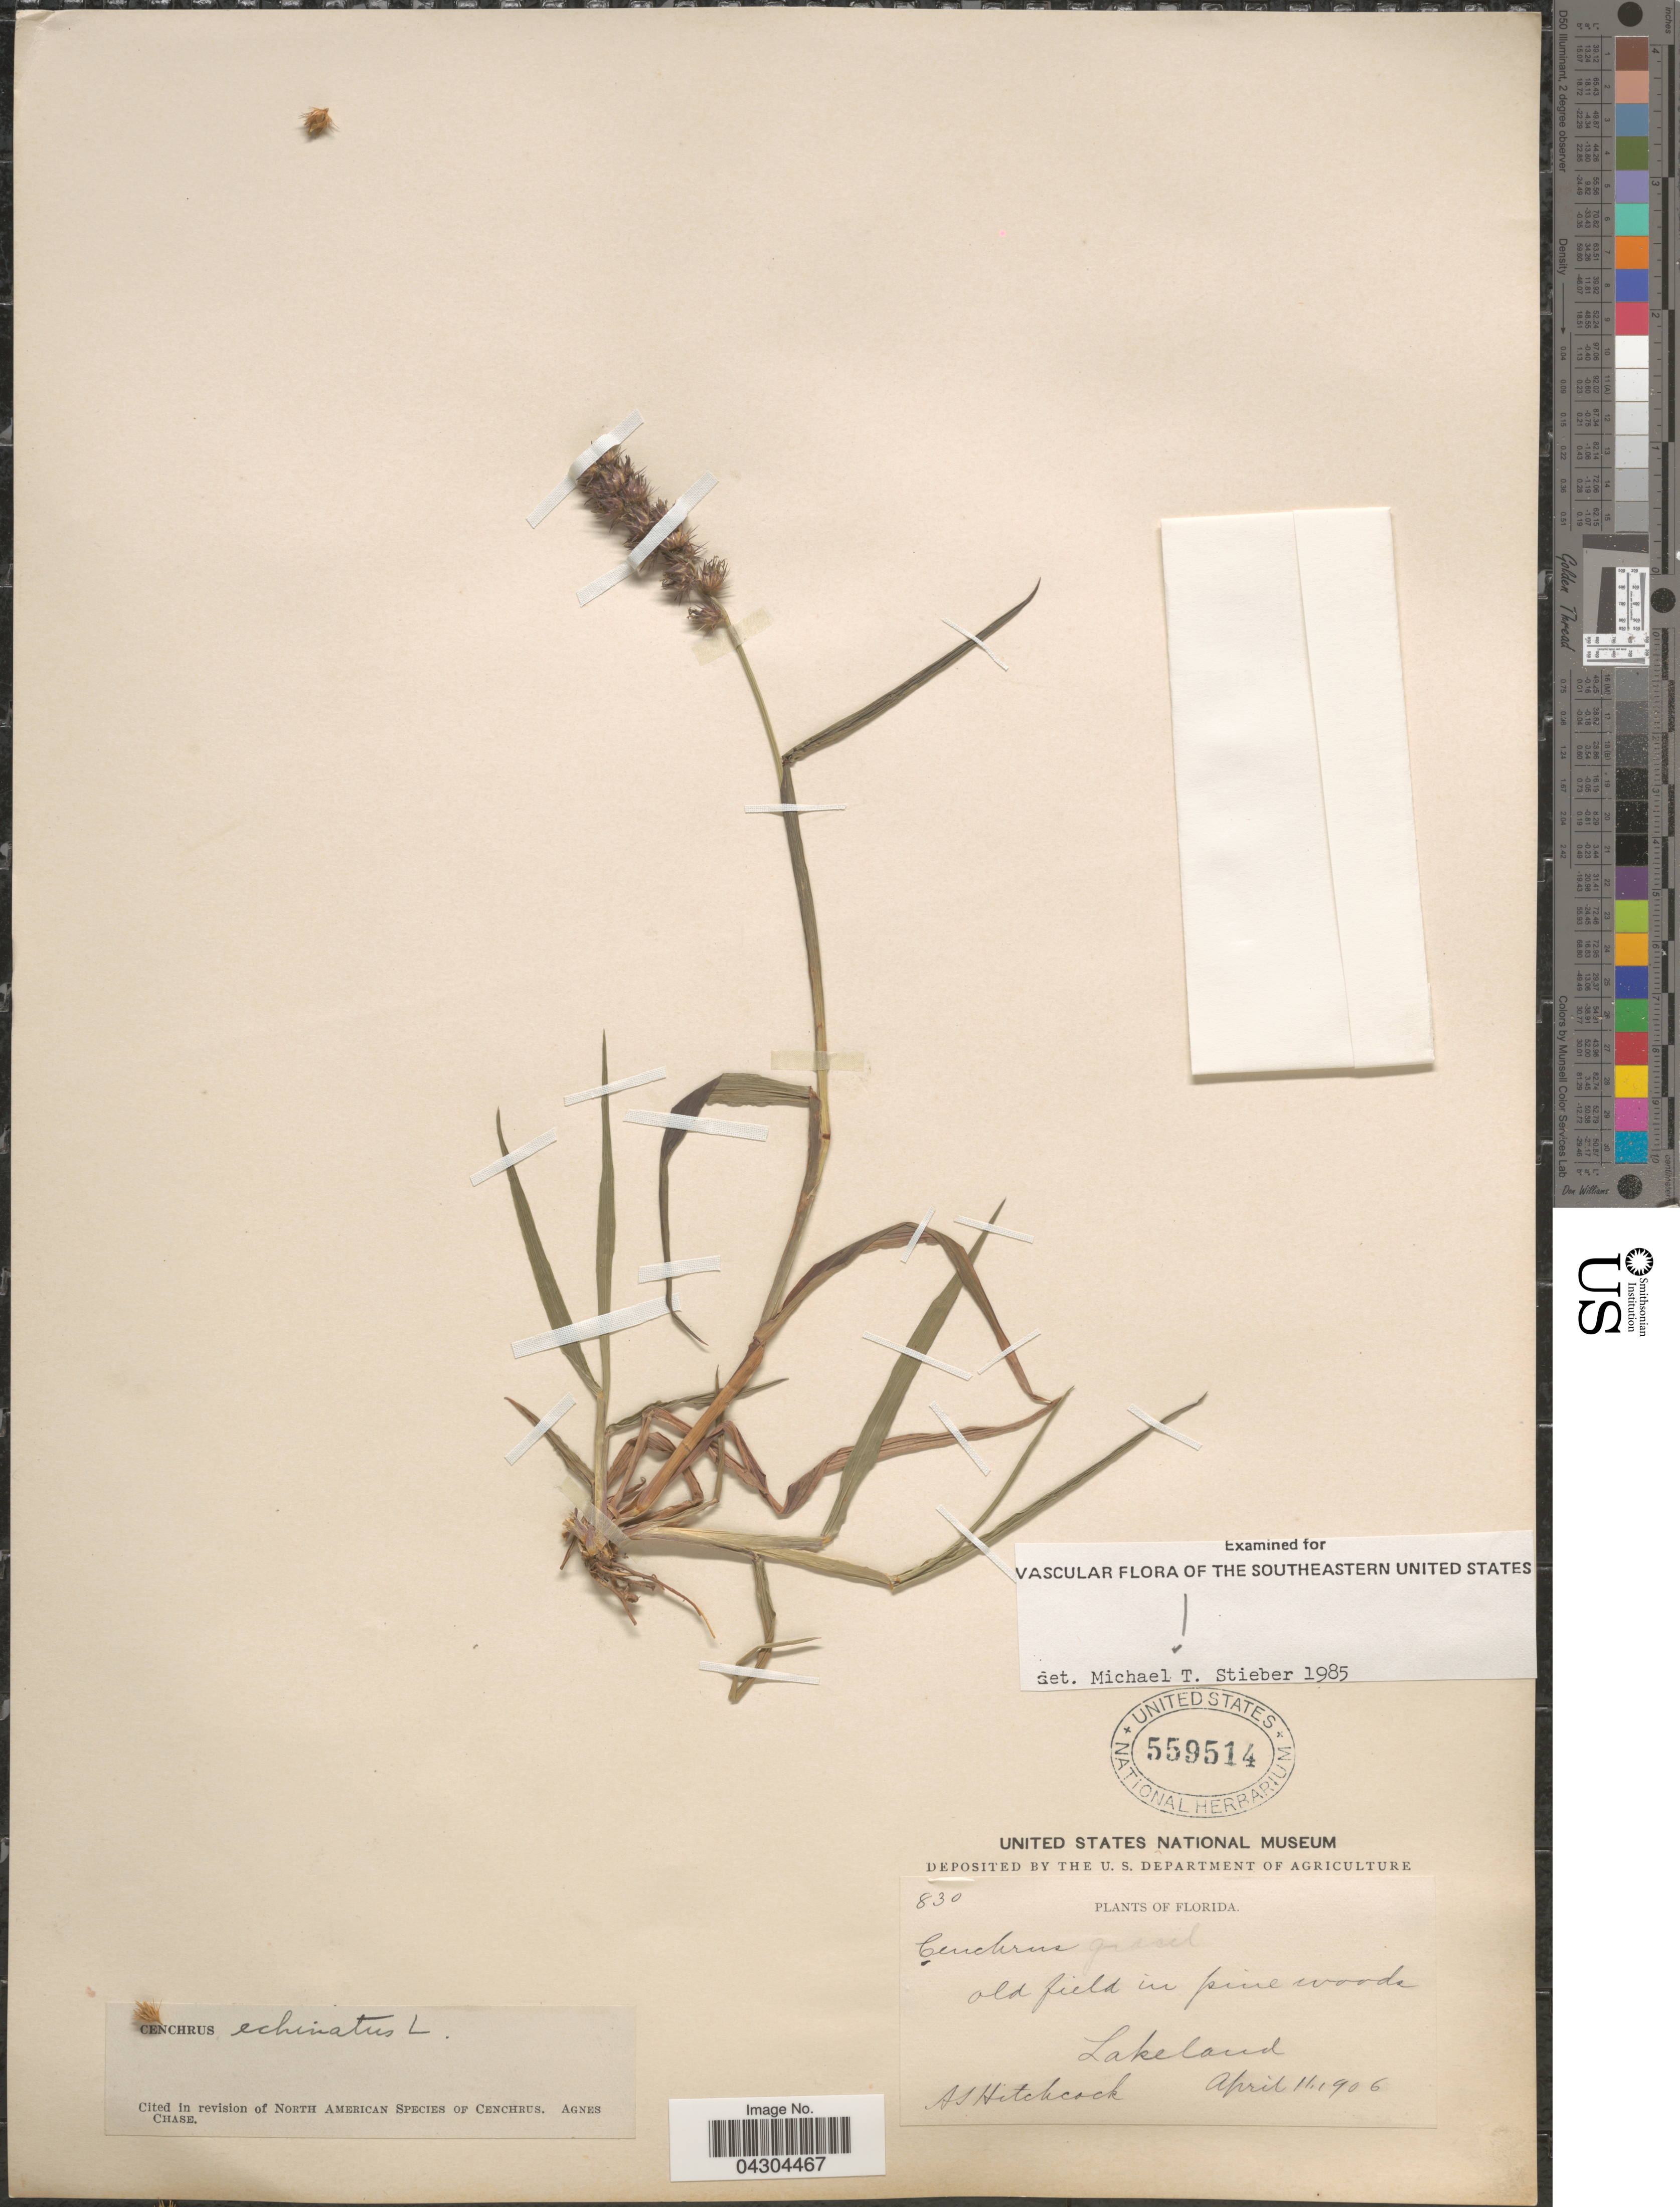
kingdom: Plantae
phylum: Tracheophyta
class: Liliopsida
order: Poales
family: Poaceae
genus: Cenchrus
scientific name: Cenchrus echinatus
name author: L.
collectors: A. S. Hitchcock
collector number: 830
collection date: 1906-04-11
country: United States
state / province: Florida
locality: Old field in pine woods Lakeland.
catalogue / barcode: US 559514